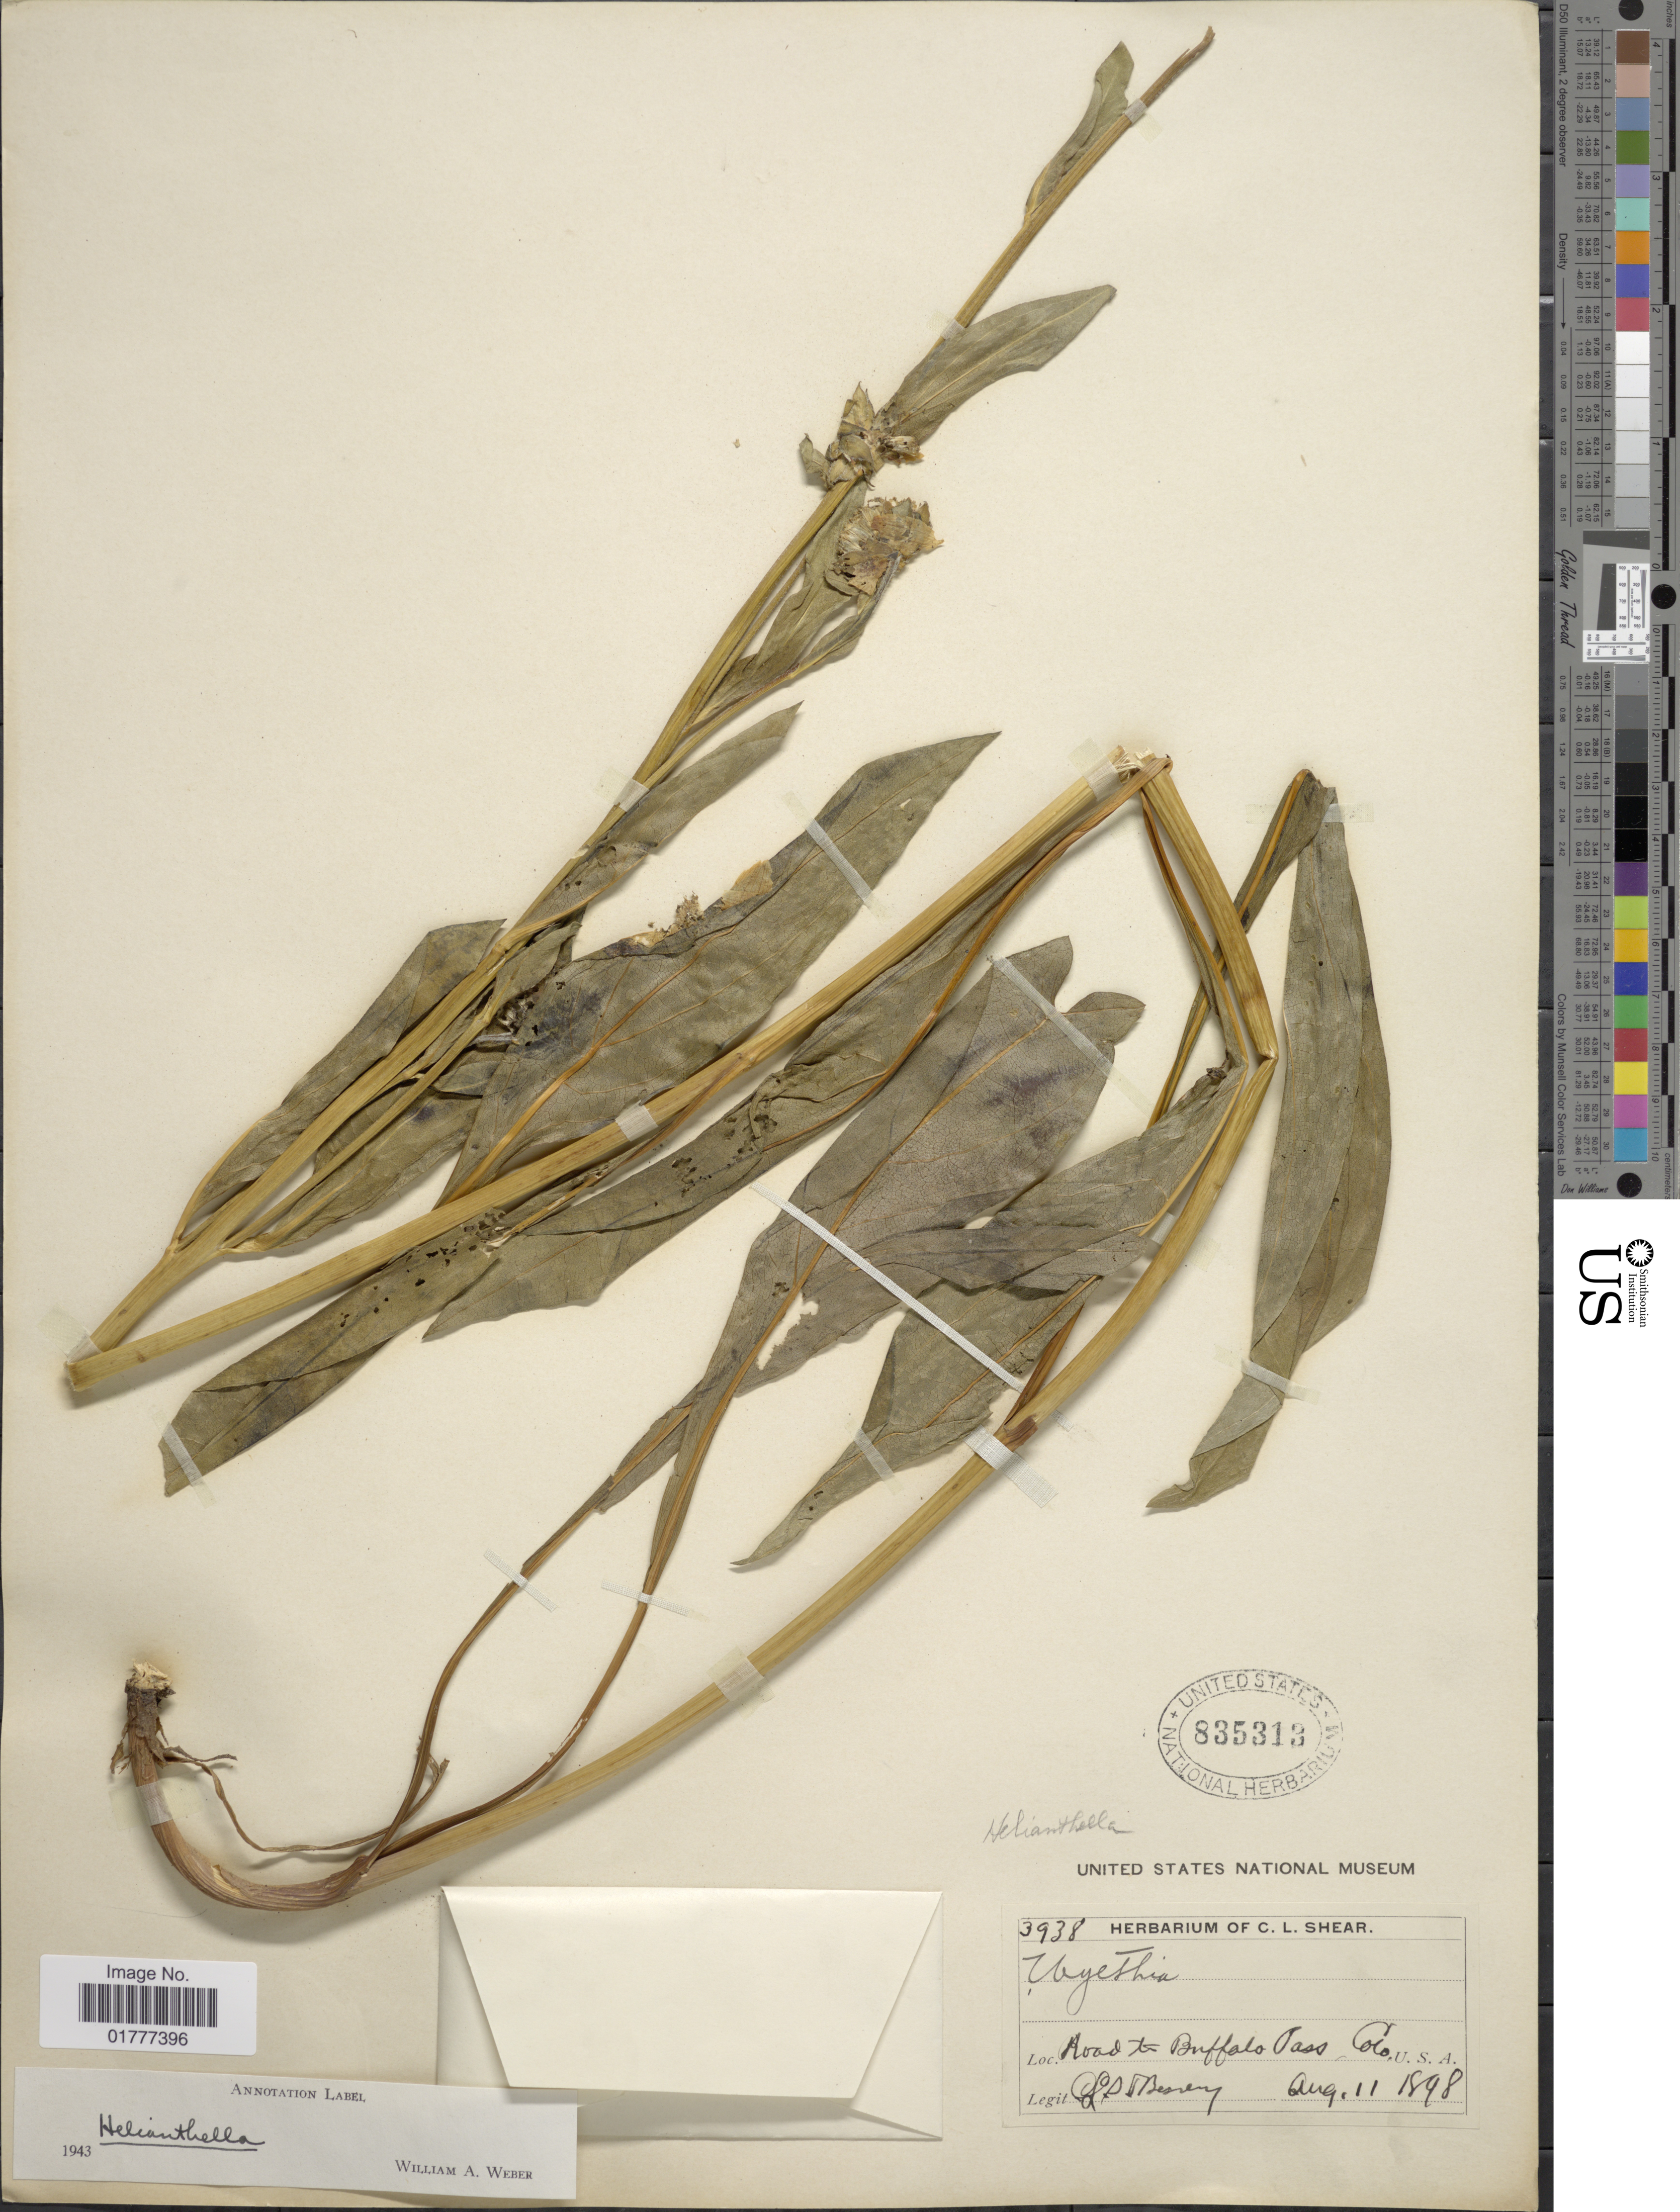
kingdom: Plantae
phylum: Tracheophyta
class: Magnoliopsida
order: Asterales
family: Asteraceae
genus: Helianthella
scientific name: Helianthella sp.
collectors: C. L. Shear & -. Bessey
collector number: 3938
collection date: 1898-08-11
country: United States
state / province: Colorado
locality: Road to Buffalo Pass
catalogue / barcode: US 835313